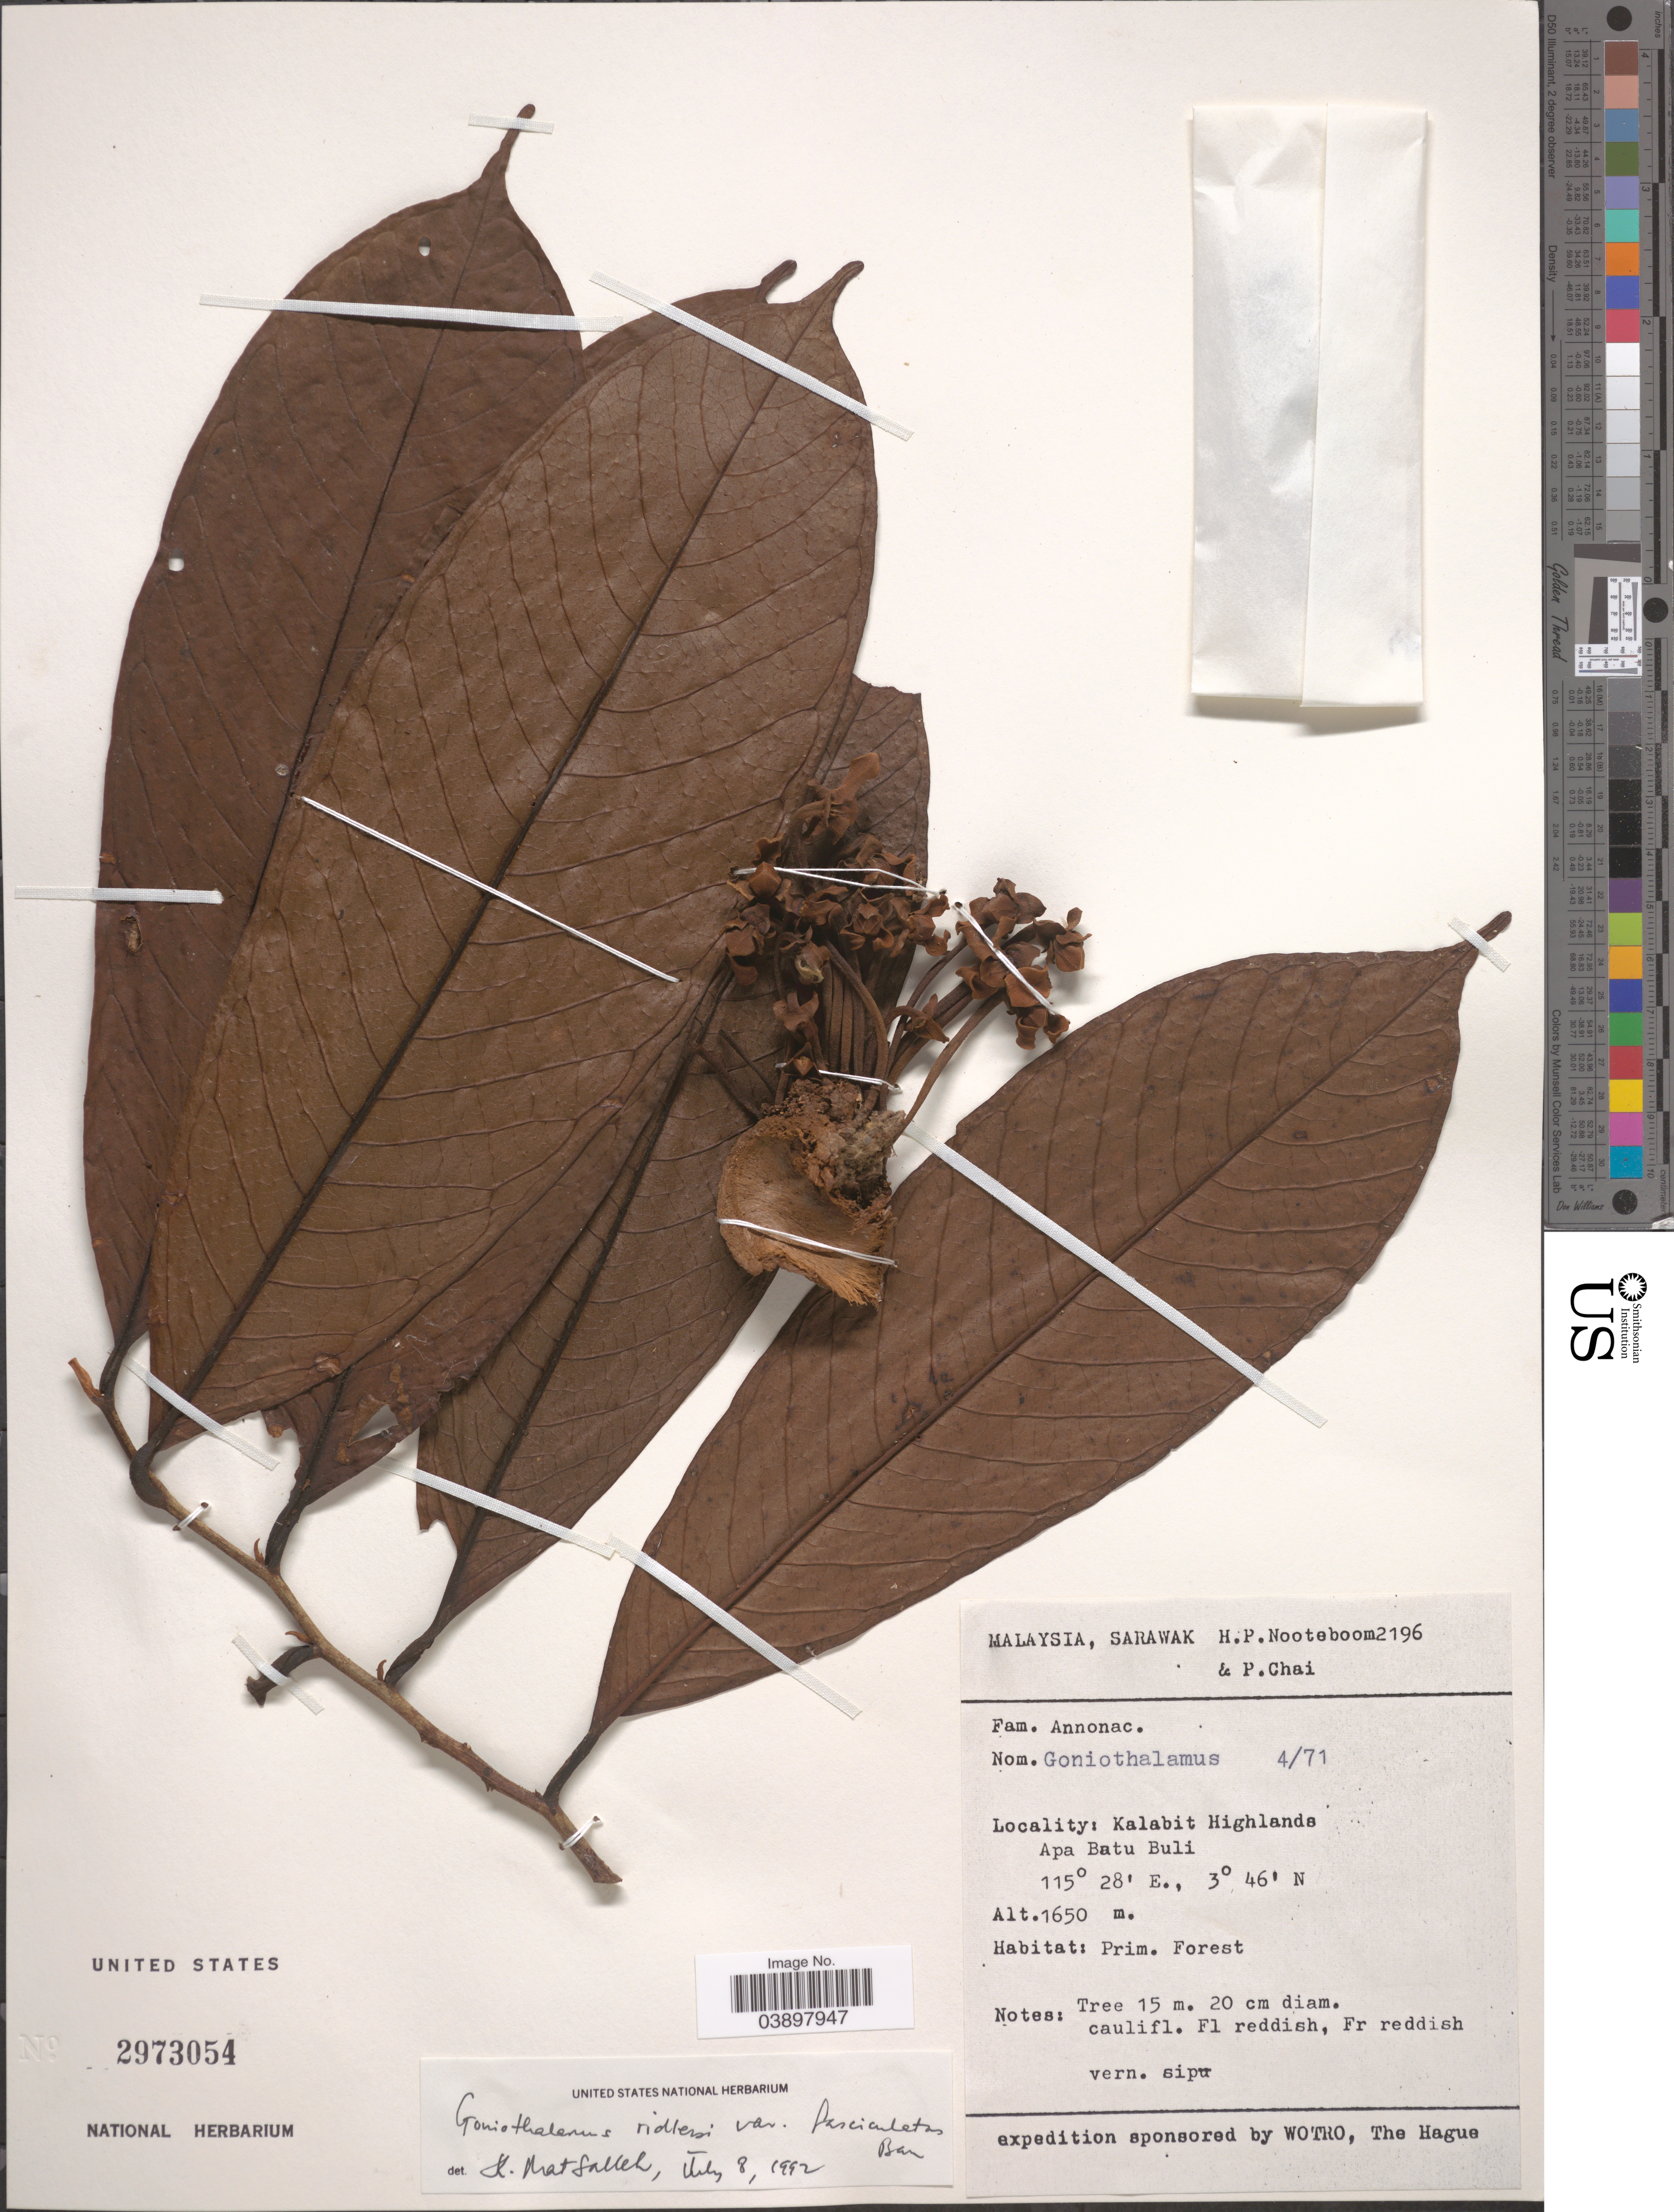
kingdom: Plantae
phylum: Tracheophyta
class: Magnoliopsida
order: Magnoliales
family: Annonaceae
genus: Goniothalamus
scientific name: Goniothalamus fasciculatus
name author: Boerl.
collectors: H. P. Nooteboom & P. Chai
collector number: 2196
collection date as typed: Transcribed d/m/y: /4/71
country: Malaysia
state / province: Sarawak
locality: Kalabit Highlands. Apa Batu Buli.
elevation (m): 1650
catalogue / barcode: US 2973054